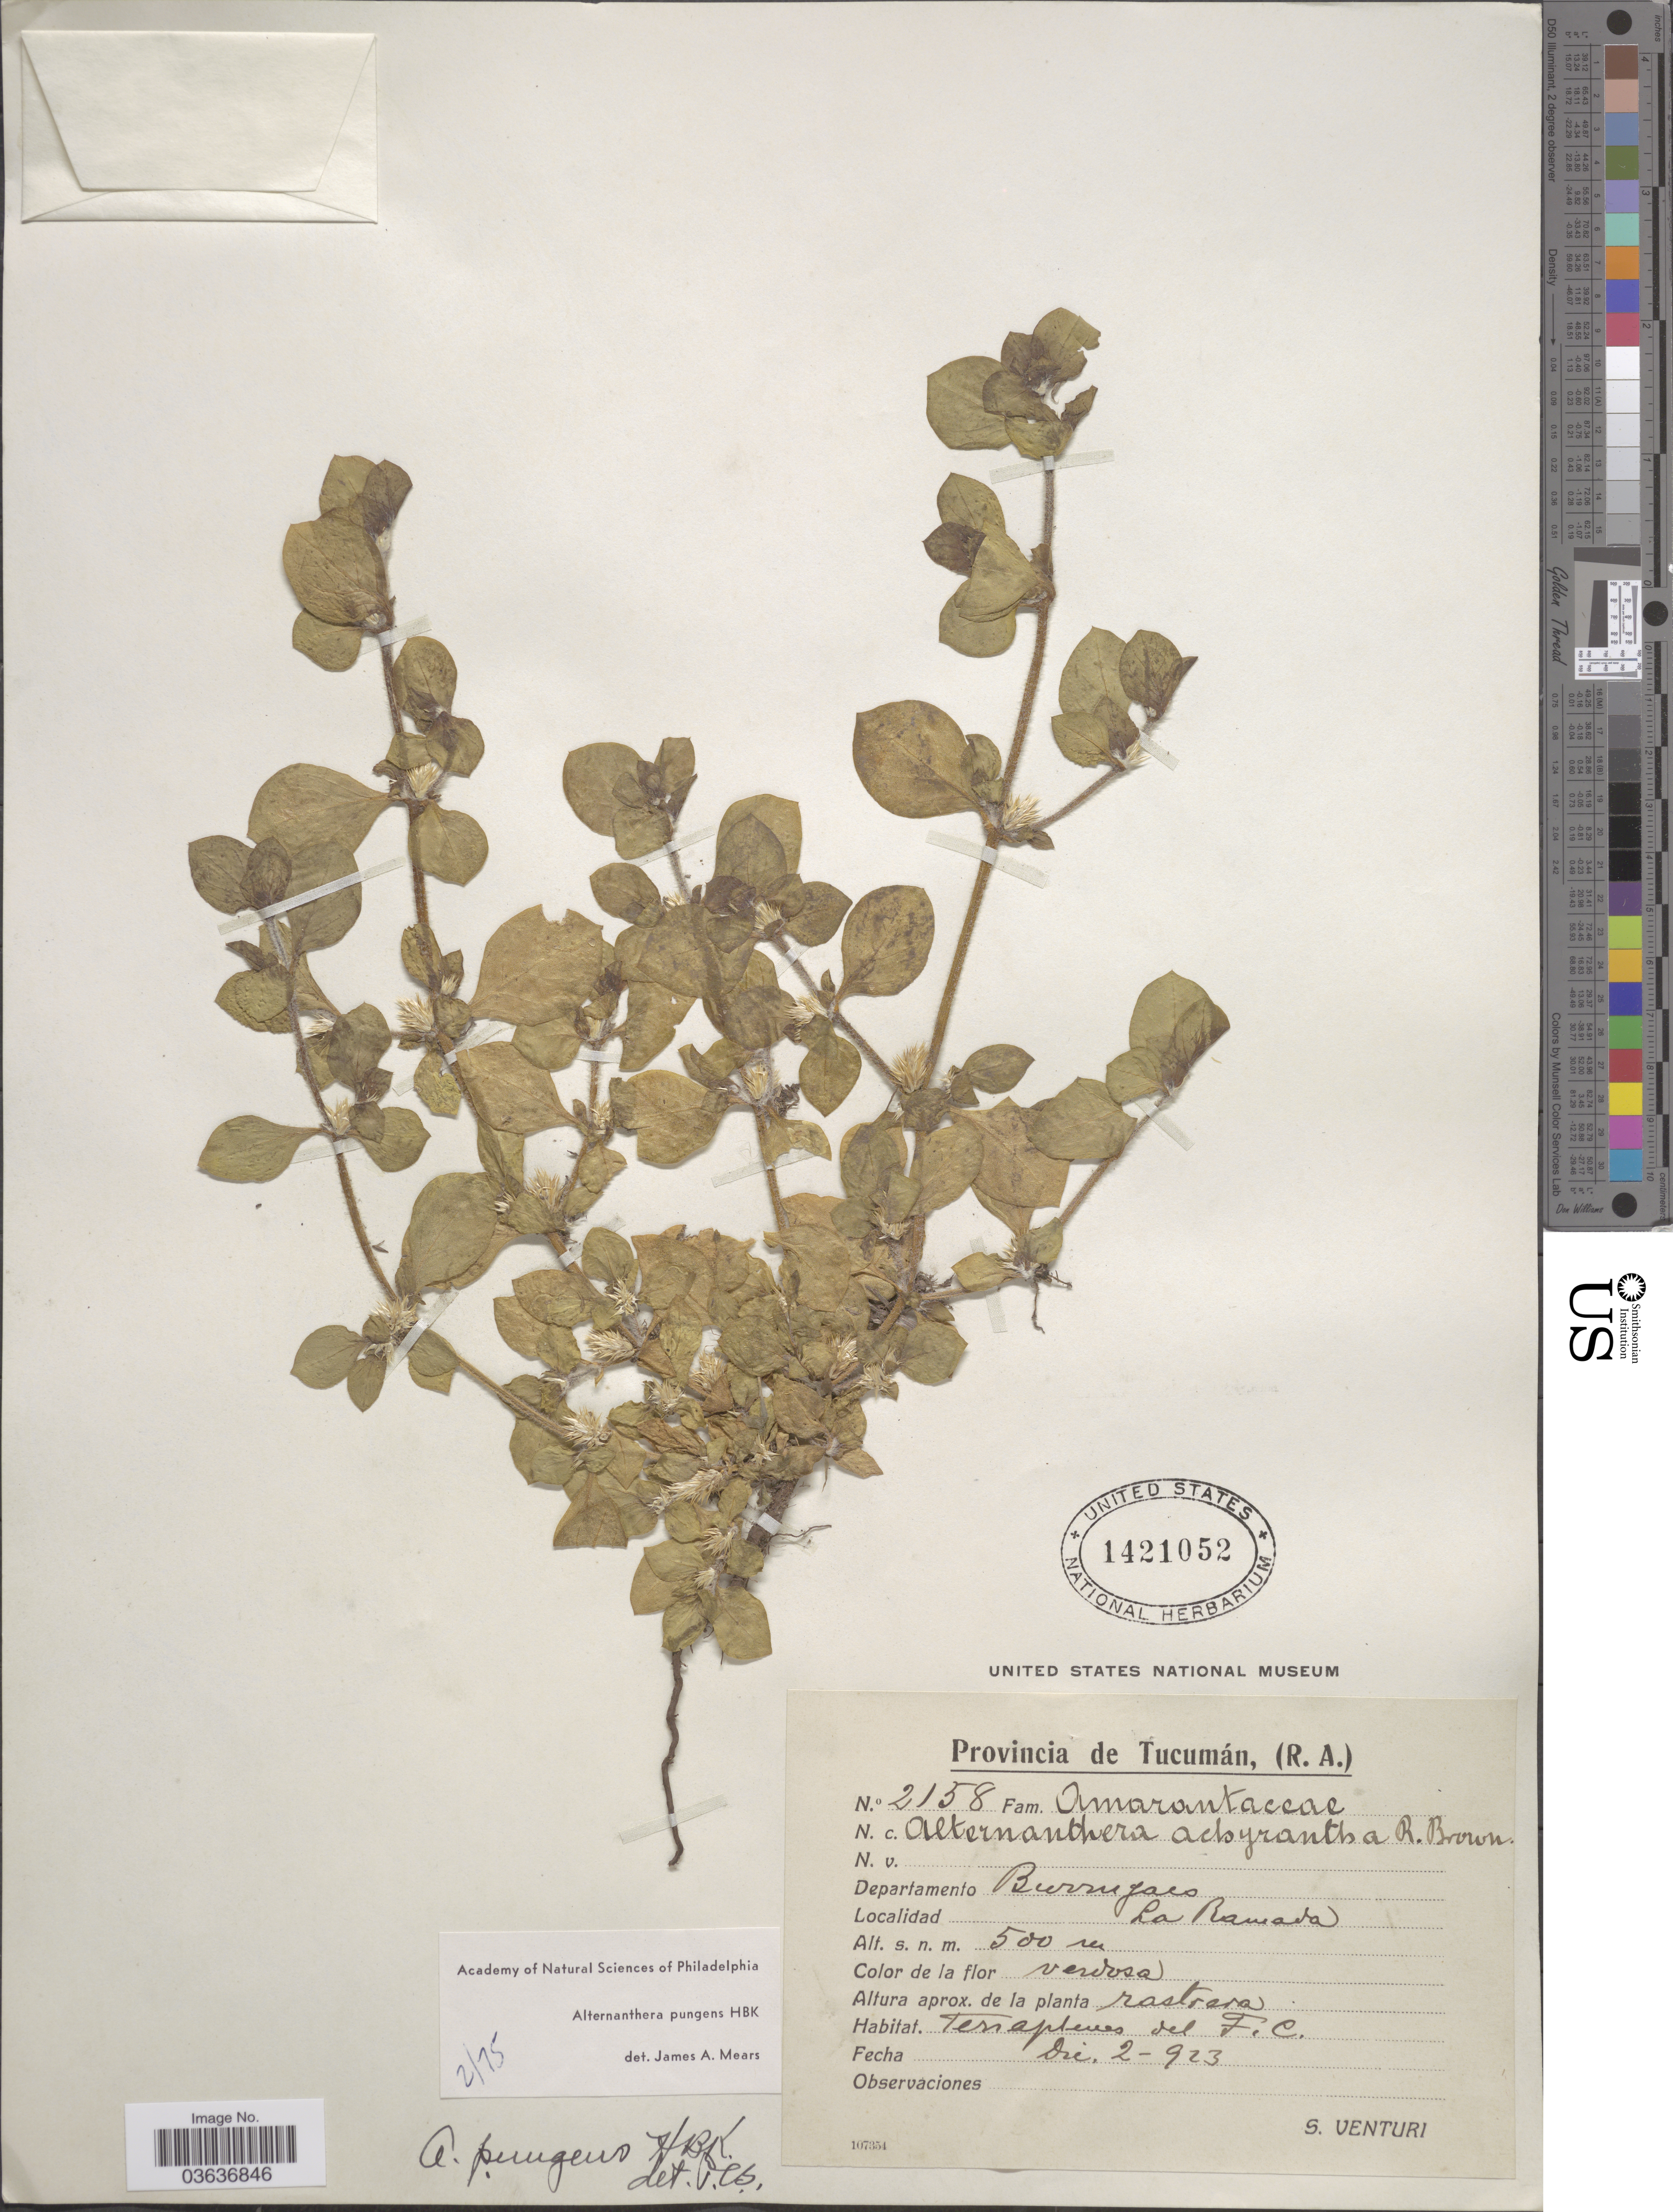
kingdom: Plantae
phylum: Tracheophyta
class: Magnoliopsida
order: Caryophyllales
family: Amaranthaceae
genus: Alternanthera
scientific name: Alternanthera pungens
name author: Kunth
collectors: S. Venturi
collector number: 2158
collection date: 1923-12-02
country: Argentina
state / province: Tucuman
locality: Departamento Burruyaco. La Ramada.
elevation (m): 500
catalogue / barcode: US 1421052